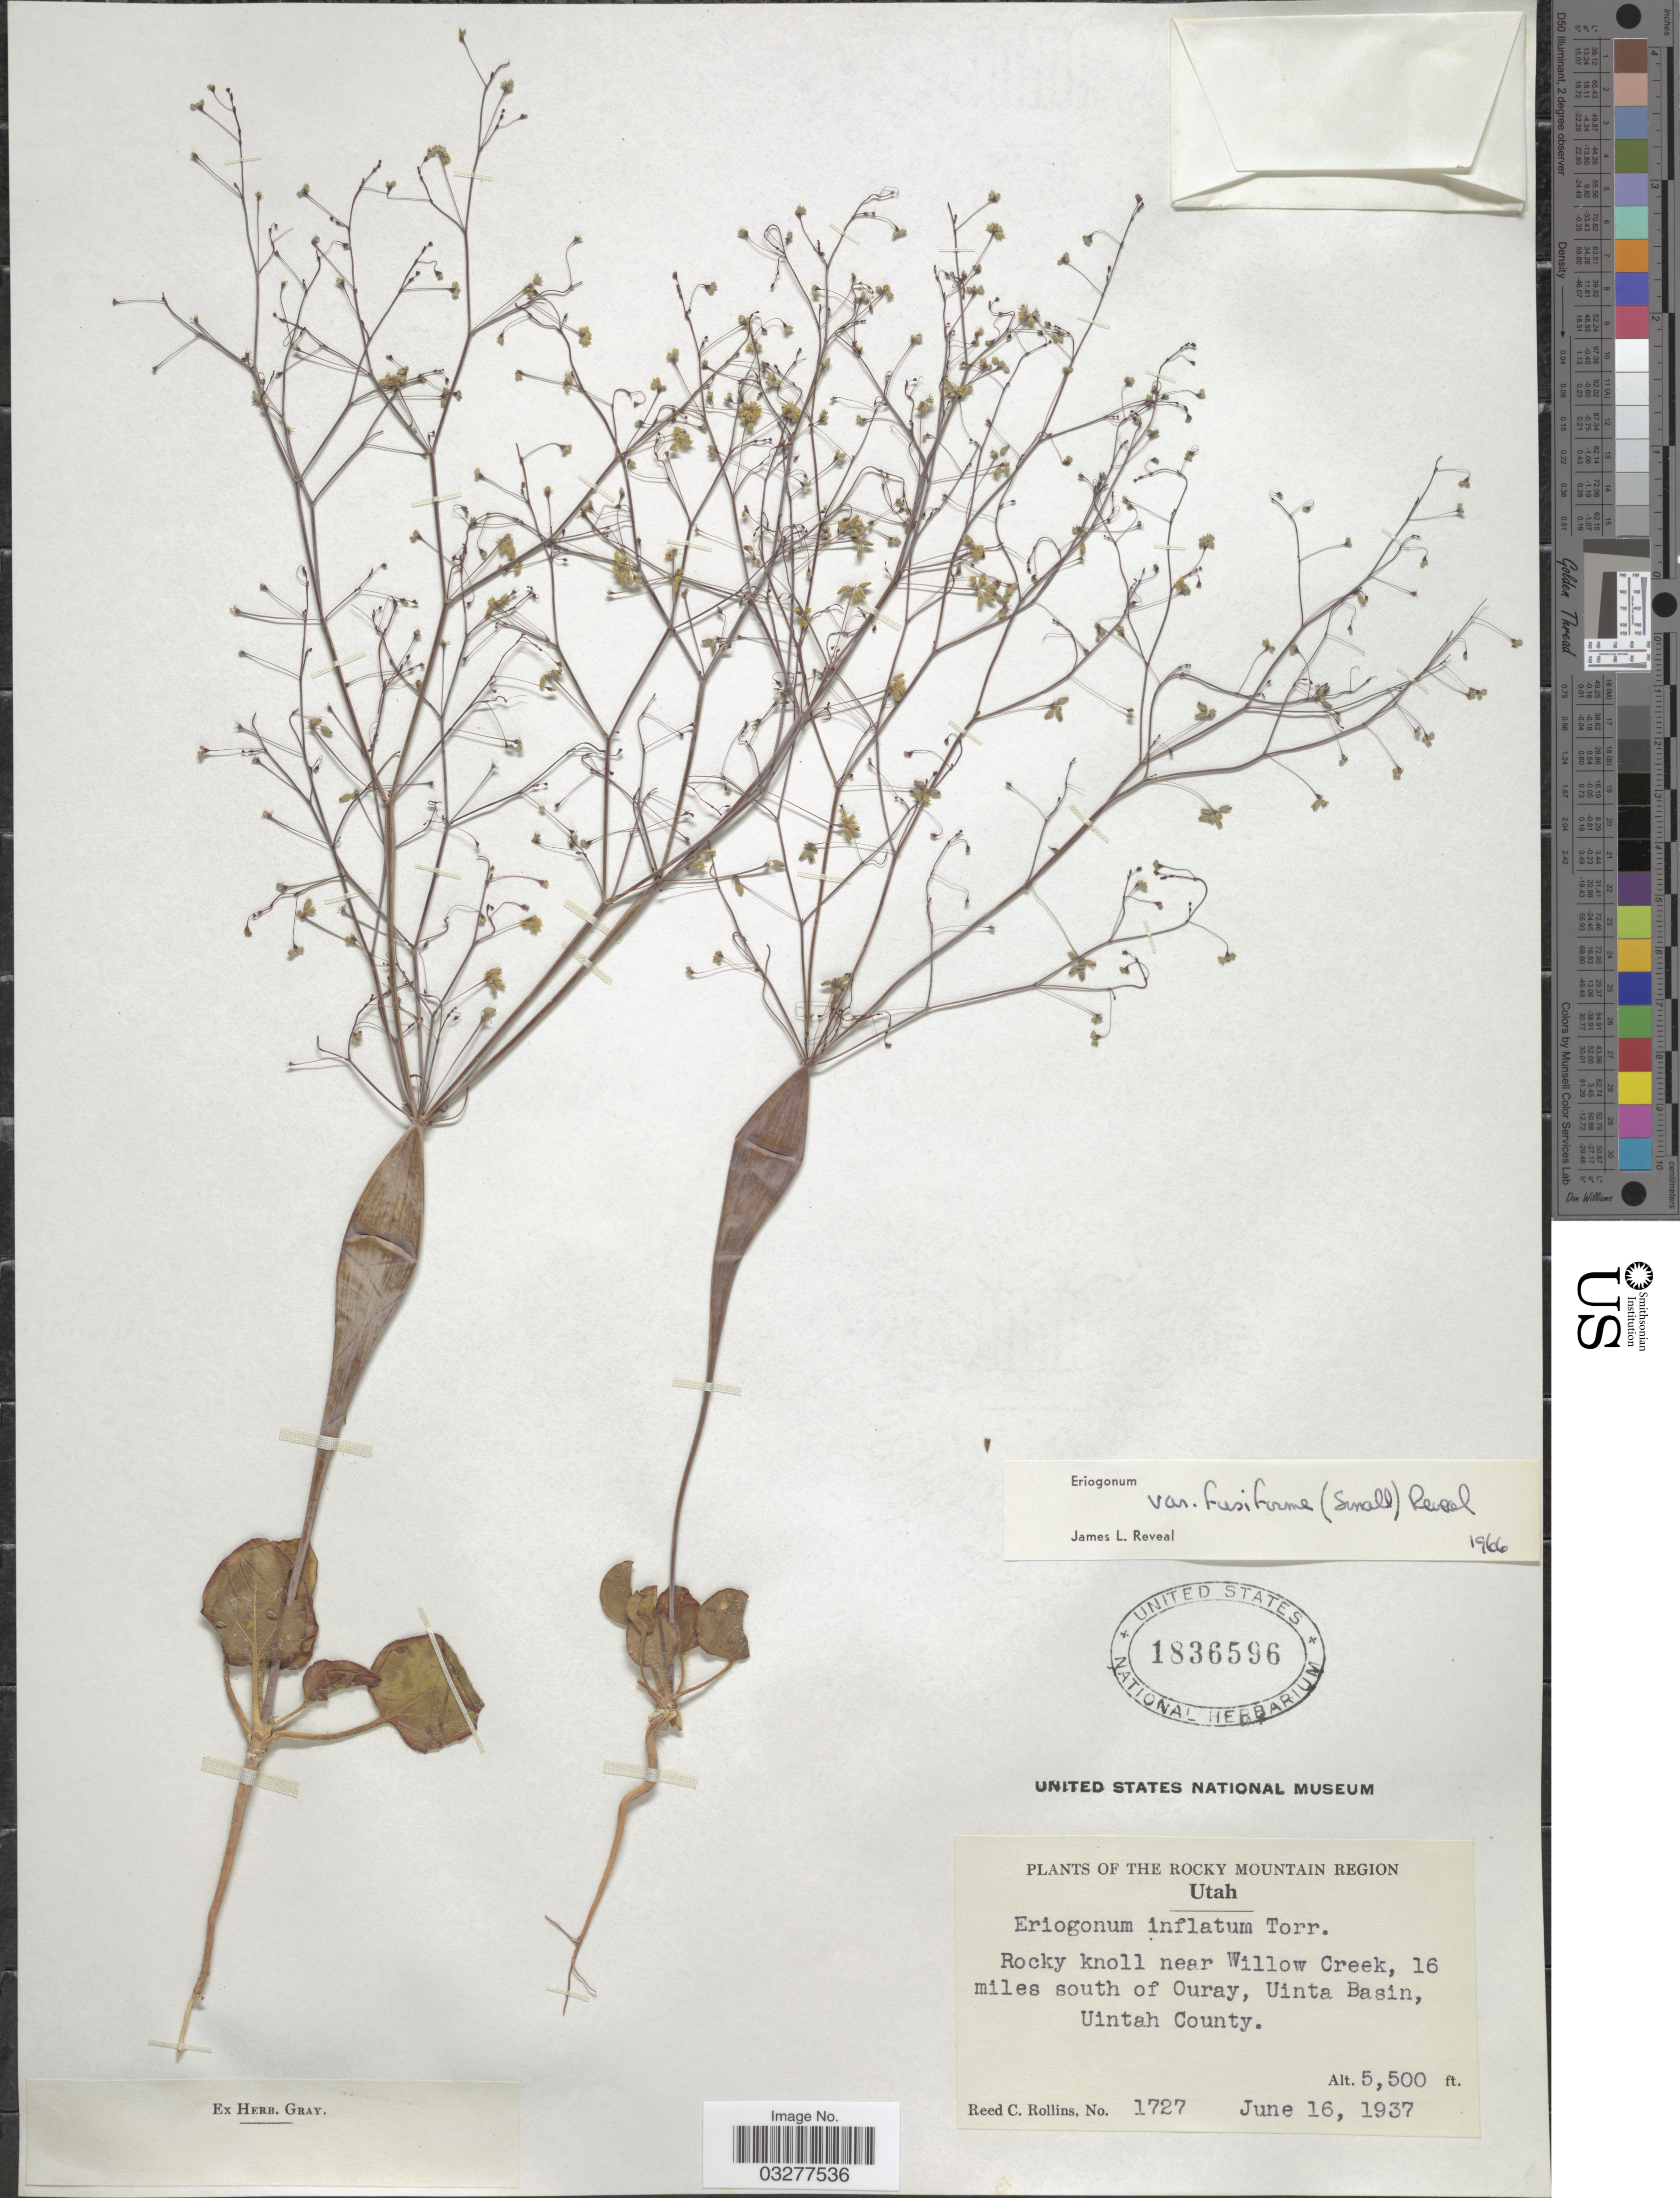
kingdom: Plantae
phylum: Tracheophyta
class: Magnoliopsida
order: Caryophyllales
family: Polygonaceae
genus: Eriogonum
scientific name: Eriogonum inflatum var. fusiforme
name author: (Small) Reveal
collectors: R. C. Rollins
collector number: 1727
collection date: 1937-06-16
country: United States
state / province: Utah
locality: Rocky knoll near Willow Creek, 16 miles south of Ouray, Uinta Basin, Uintah County.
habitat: rocky knoll near creek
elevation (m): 1676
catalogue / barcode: US 1836596